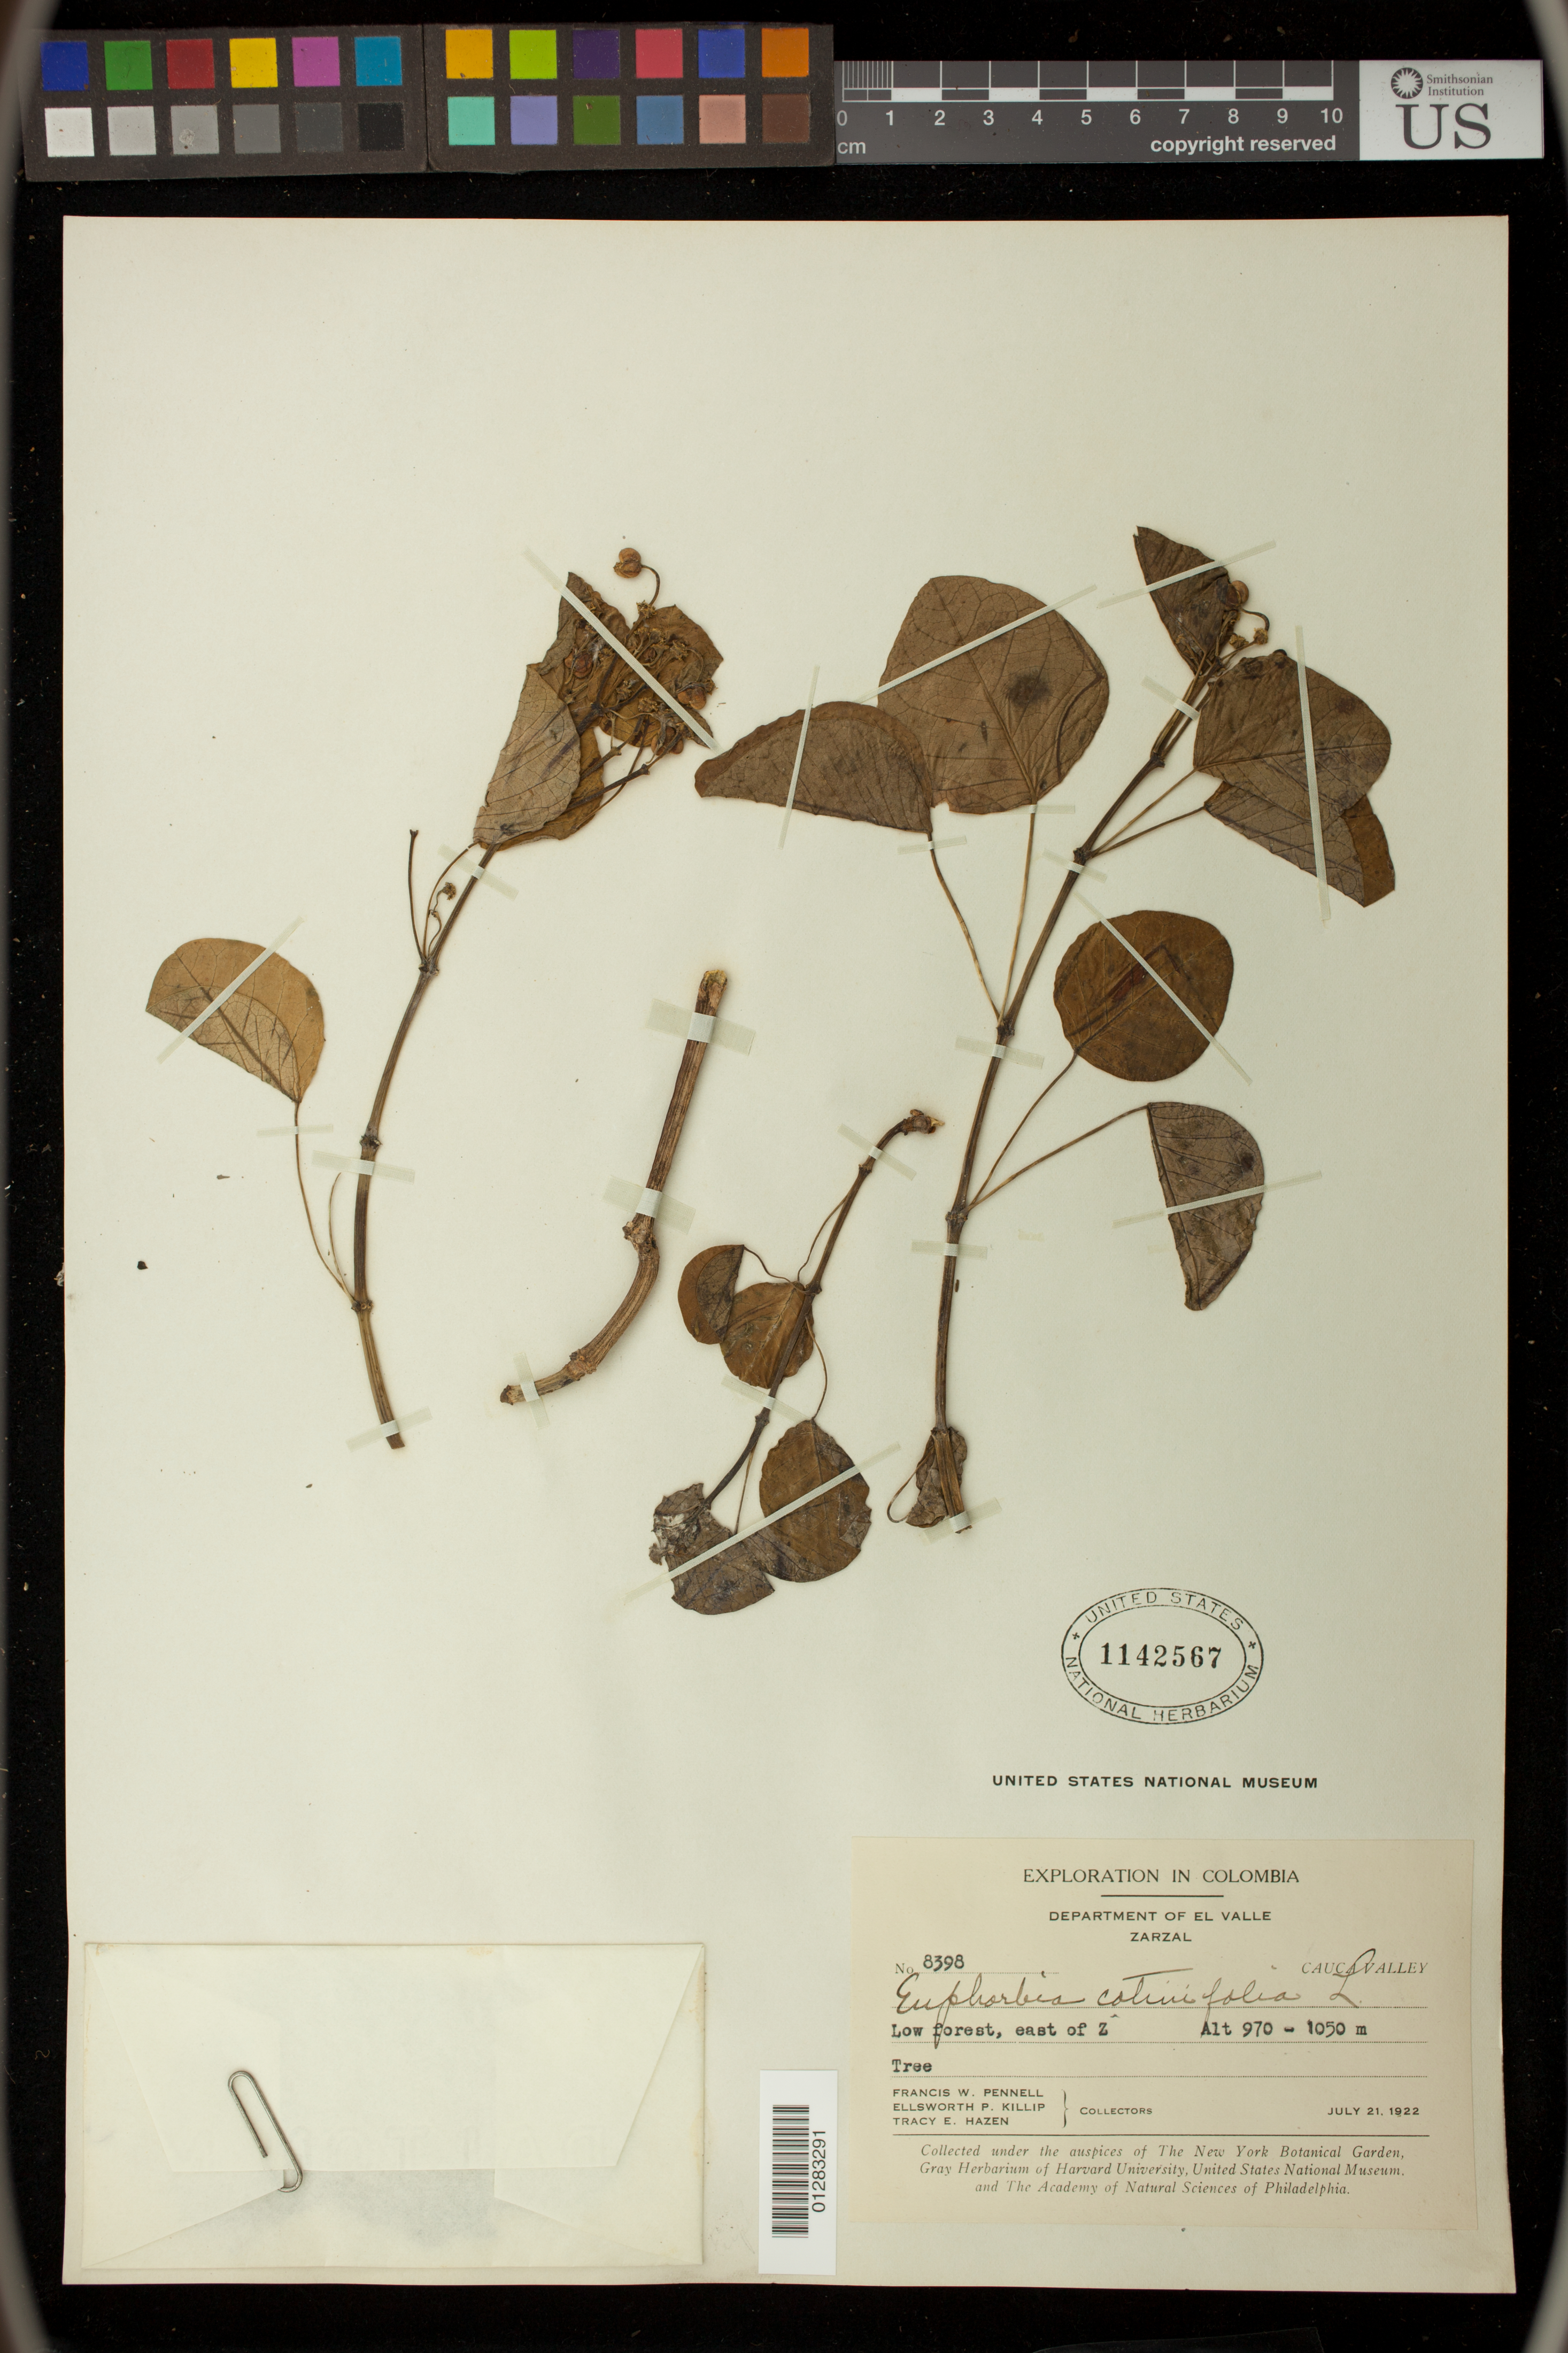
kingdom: Plantae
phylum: Tracheophyta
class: Magnoliopsida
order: Malpighiales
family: Euphorbiaceae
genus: Euphorbia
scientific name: Euphorbia cotinifolia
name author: L.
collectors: F. W. Pennell, E. P. Killip & T. E. Hazen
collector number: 8398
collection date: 1922-07-21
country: Colombia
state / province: Valle del Cauca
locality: El Valle, Cauca Valley, Zarzal. East of Z.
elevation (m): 970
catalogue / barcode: US 1142567